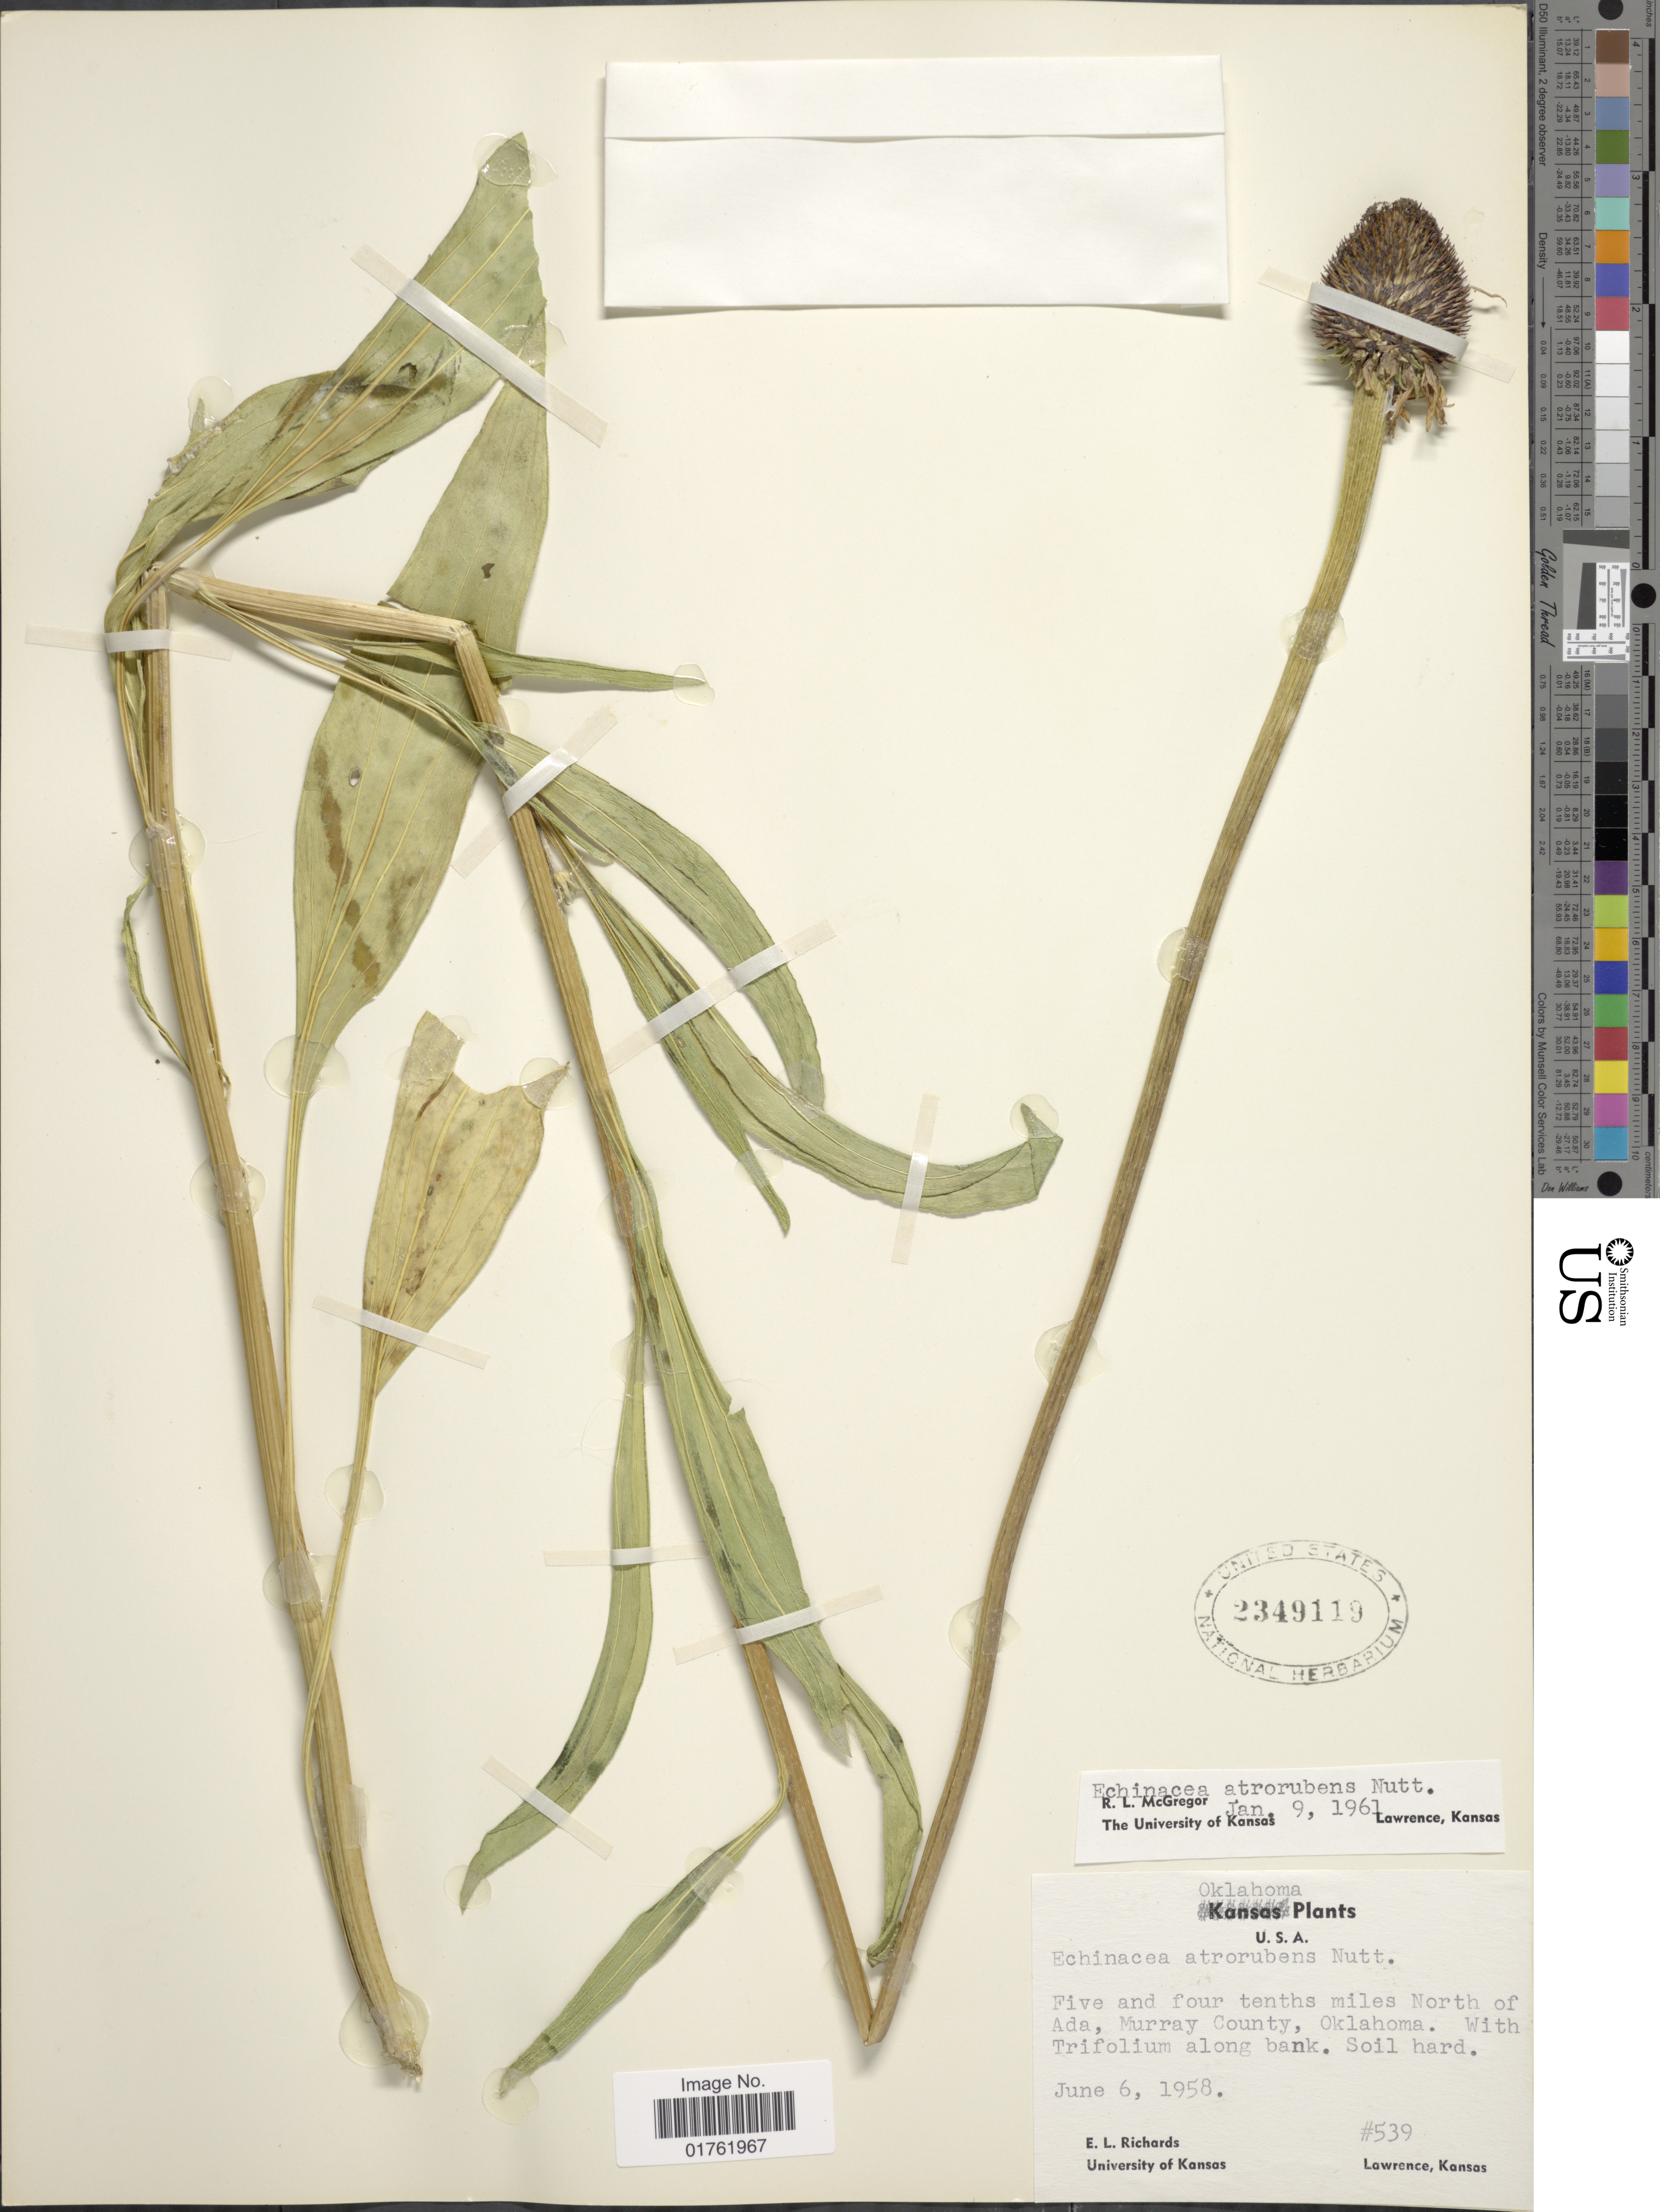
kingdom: Plantae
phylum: Tracheophyta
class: Magnoliopsida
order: Asterales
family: Asteraceae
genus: Echinacea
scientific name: Echinacea atrorubens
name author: (Nutt.) Nutt.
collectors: E. Richards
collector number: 539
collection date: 1958-06-06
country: United States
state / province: Oklahoma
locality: Five and four tenths miles North of Ada, Murray County, Oklahoma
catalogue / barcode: US 2349119